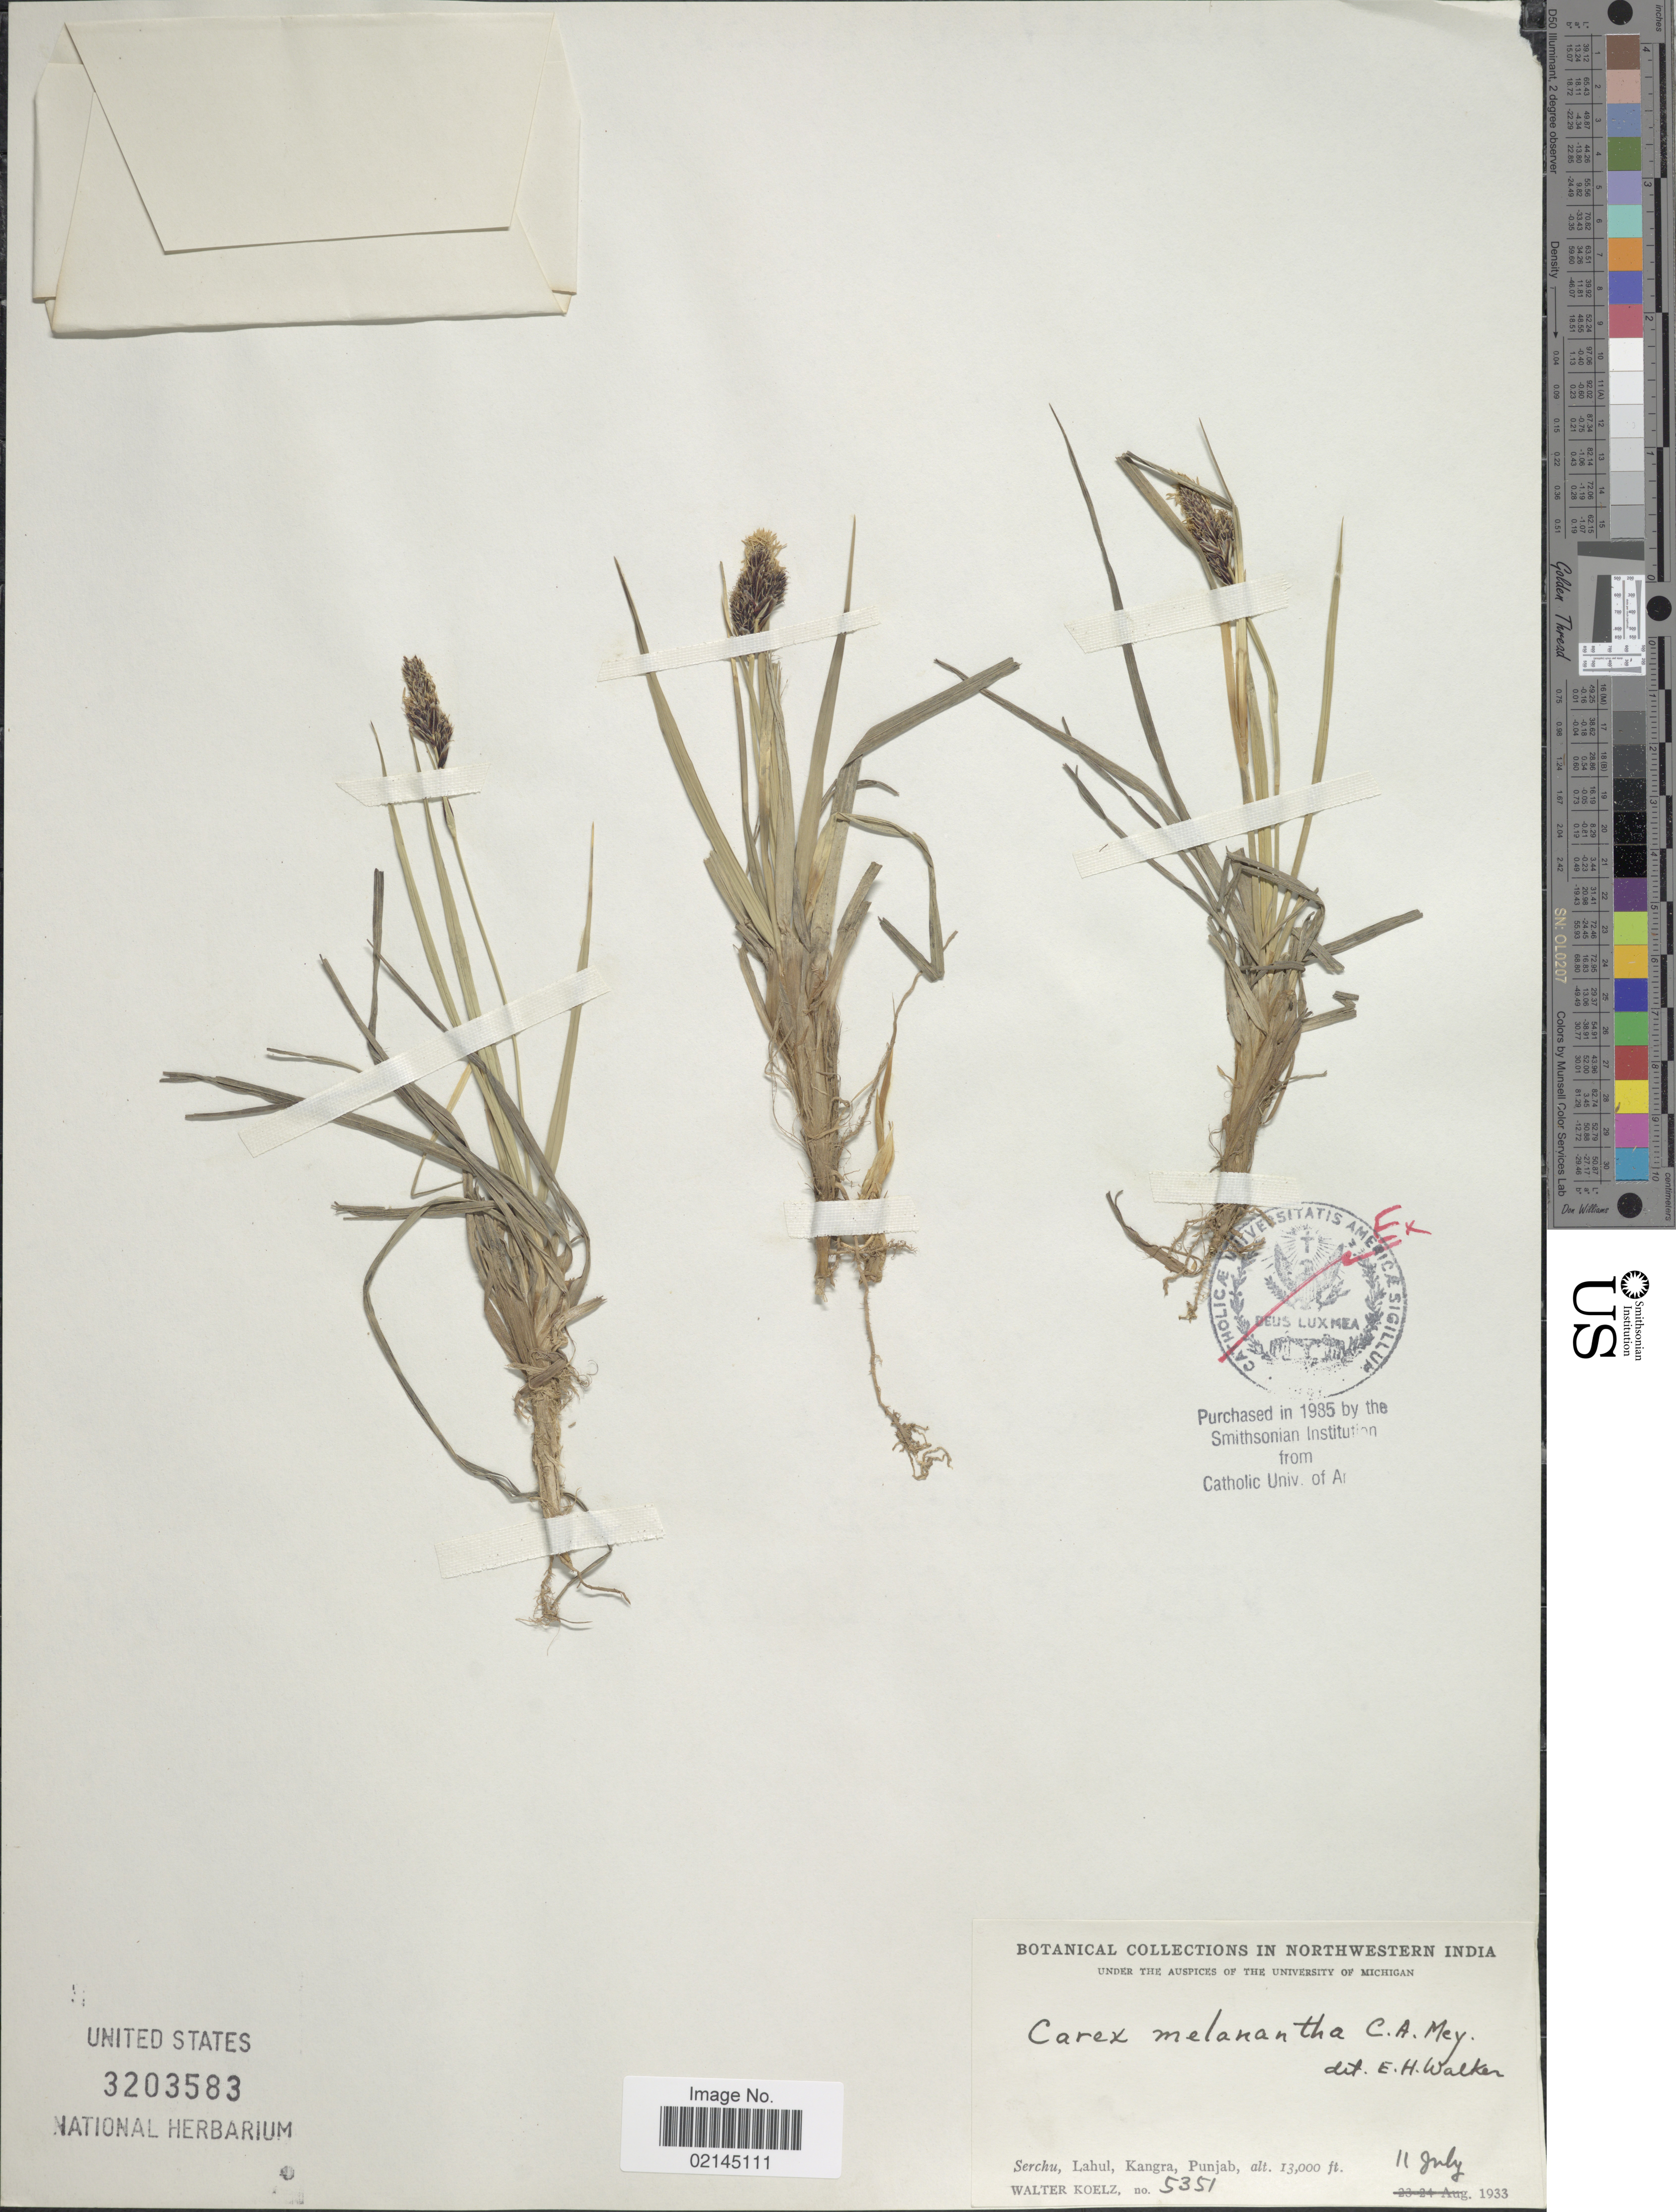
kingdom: Plantae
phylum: Tracheophyta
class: Liliopsida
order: Poales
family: Cyperaceae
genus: Carex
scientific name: Carex melanantha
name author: C.A. Mey.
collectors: W. N. Koelz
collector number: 5351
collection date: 1933-07-11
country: India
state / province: Punjab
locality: Northwestern India, Serchu, Lahul, Kangra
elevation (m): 3962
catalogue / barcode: US 3203583